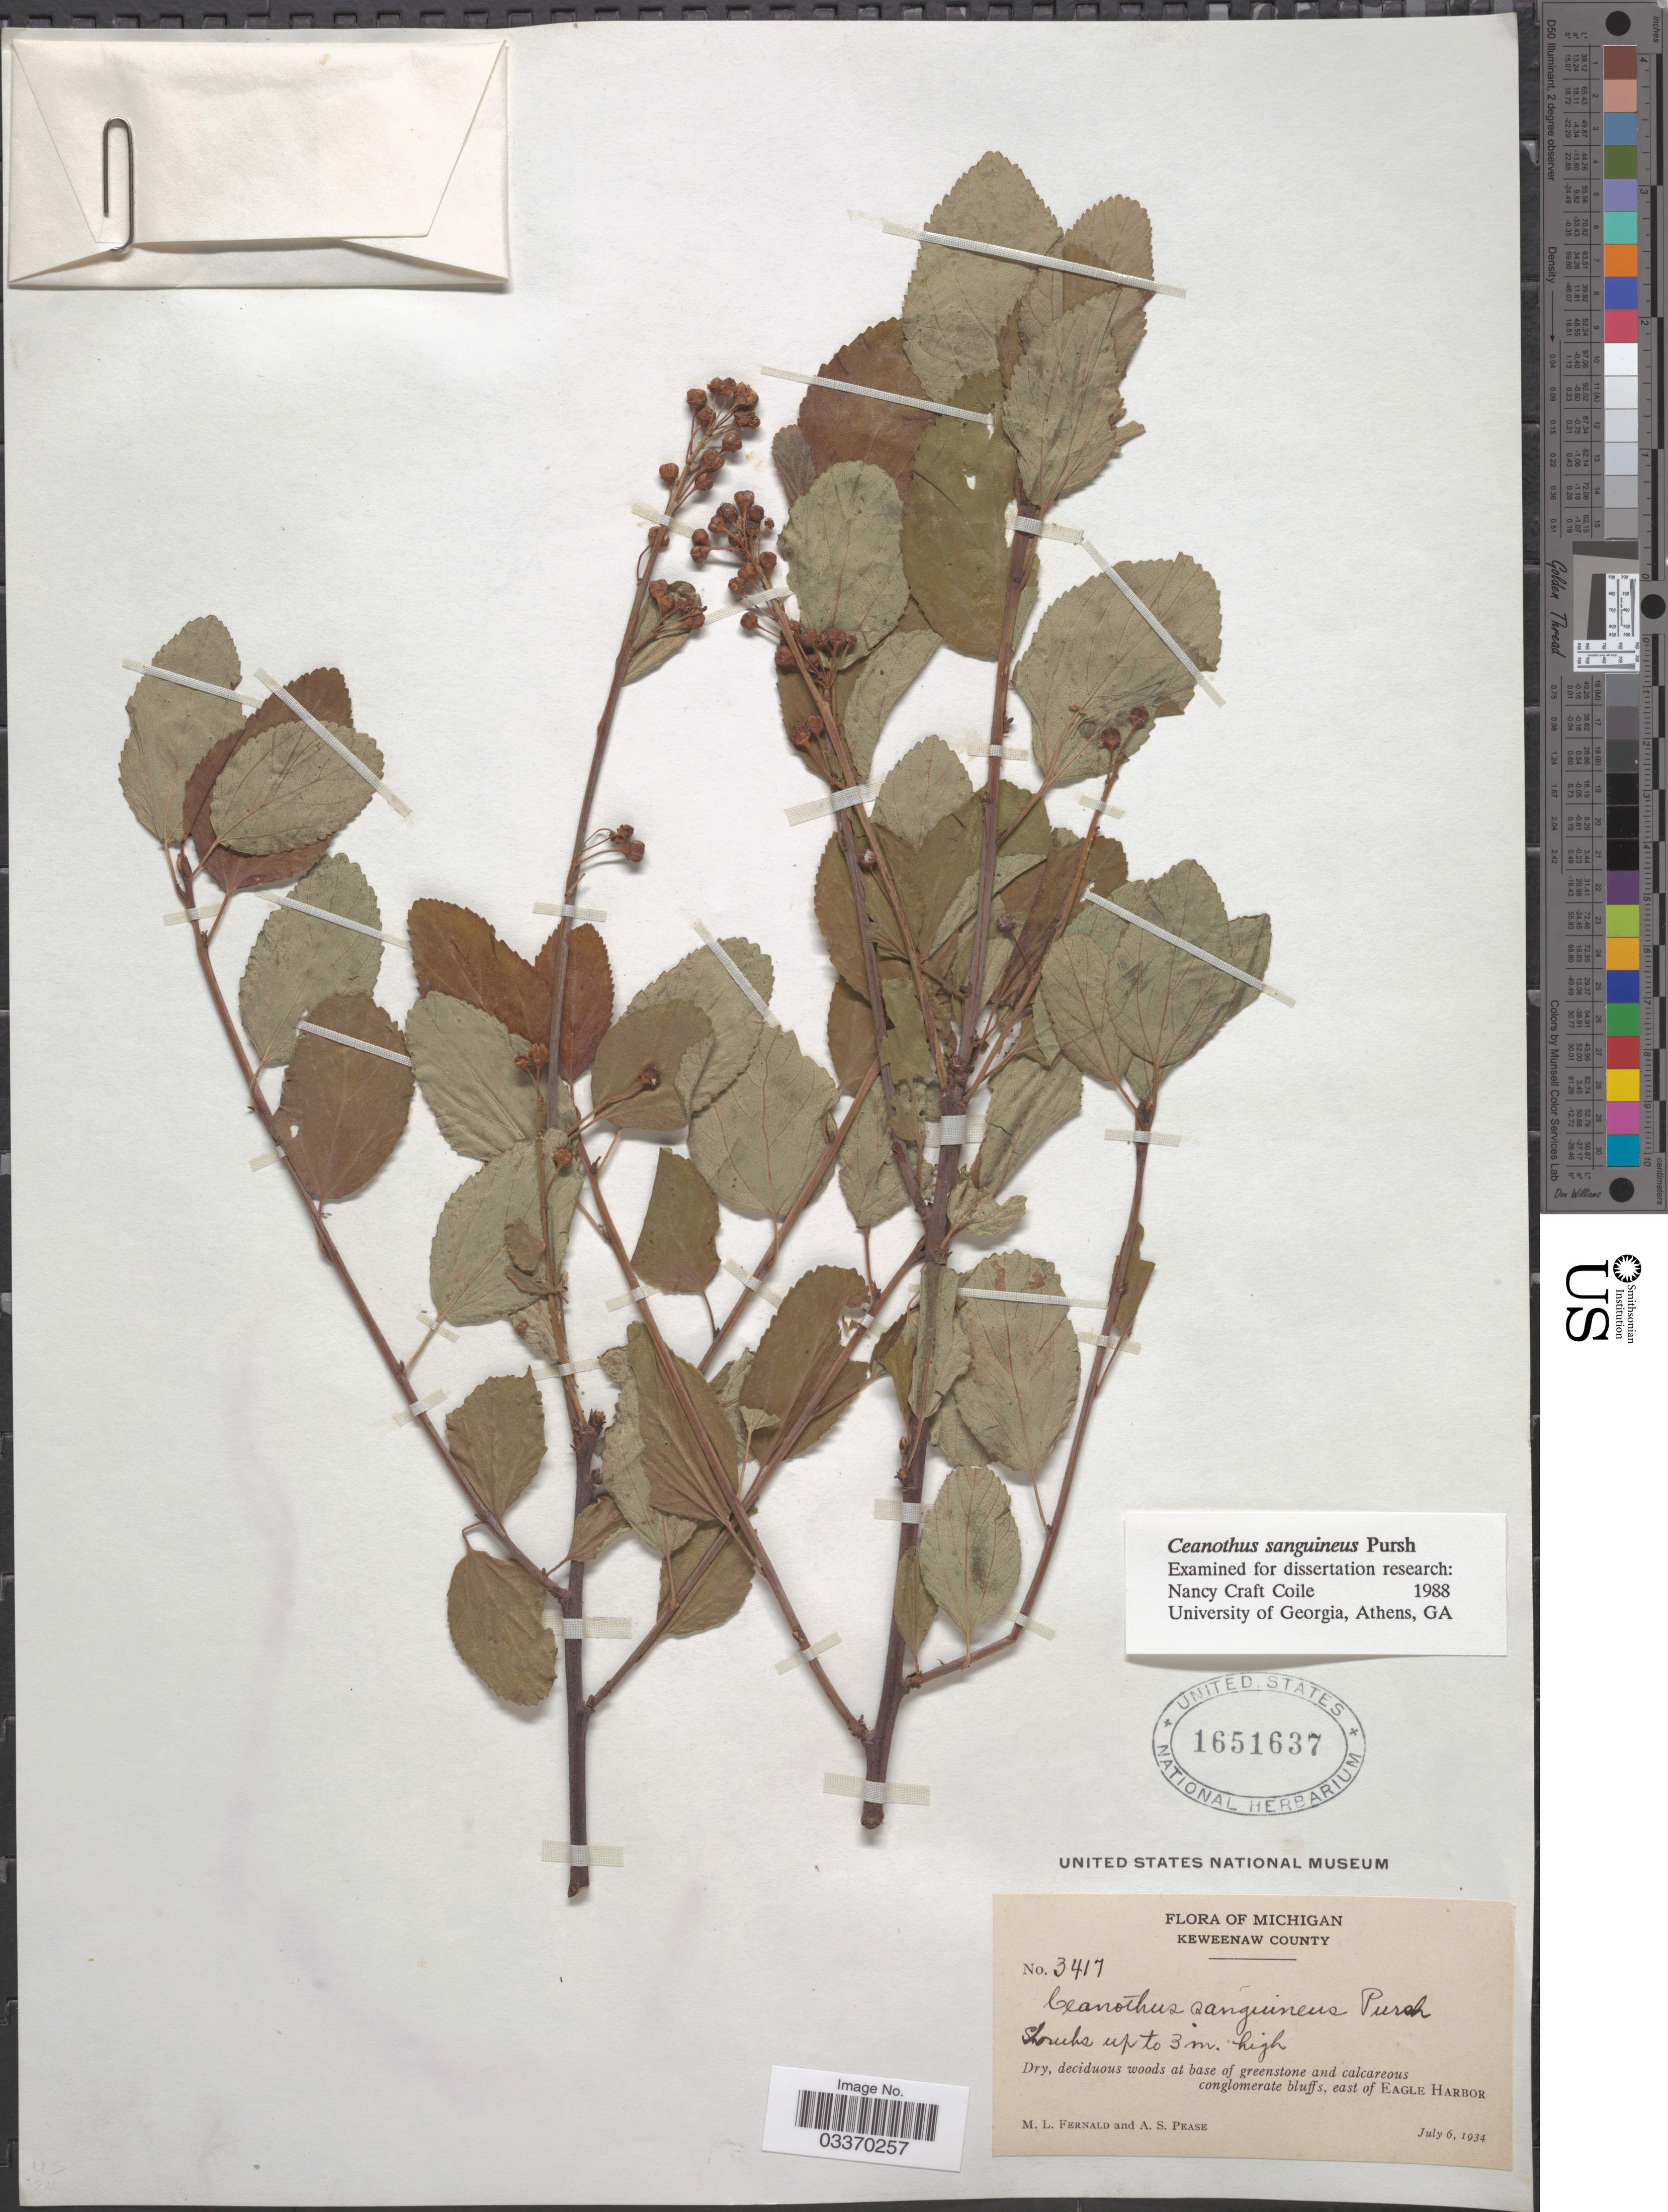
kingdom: Plantae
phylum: Tracheophyta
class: Magnoliopsida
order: Rosales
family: Rhamnaceae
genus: Ceanothus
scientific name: Ceanothus sanguineus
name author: Pursh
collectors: M. L. Fernald & A. S. Pease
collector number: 3417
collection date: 1934-07-06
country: United States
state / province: Michigan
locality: Keweenaw County, east of Eagle Harbor.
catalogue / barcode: US 1651637